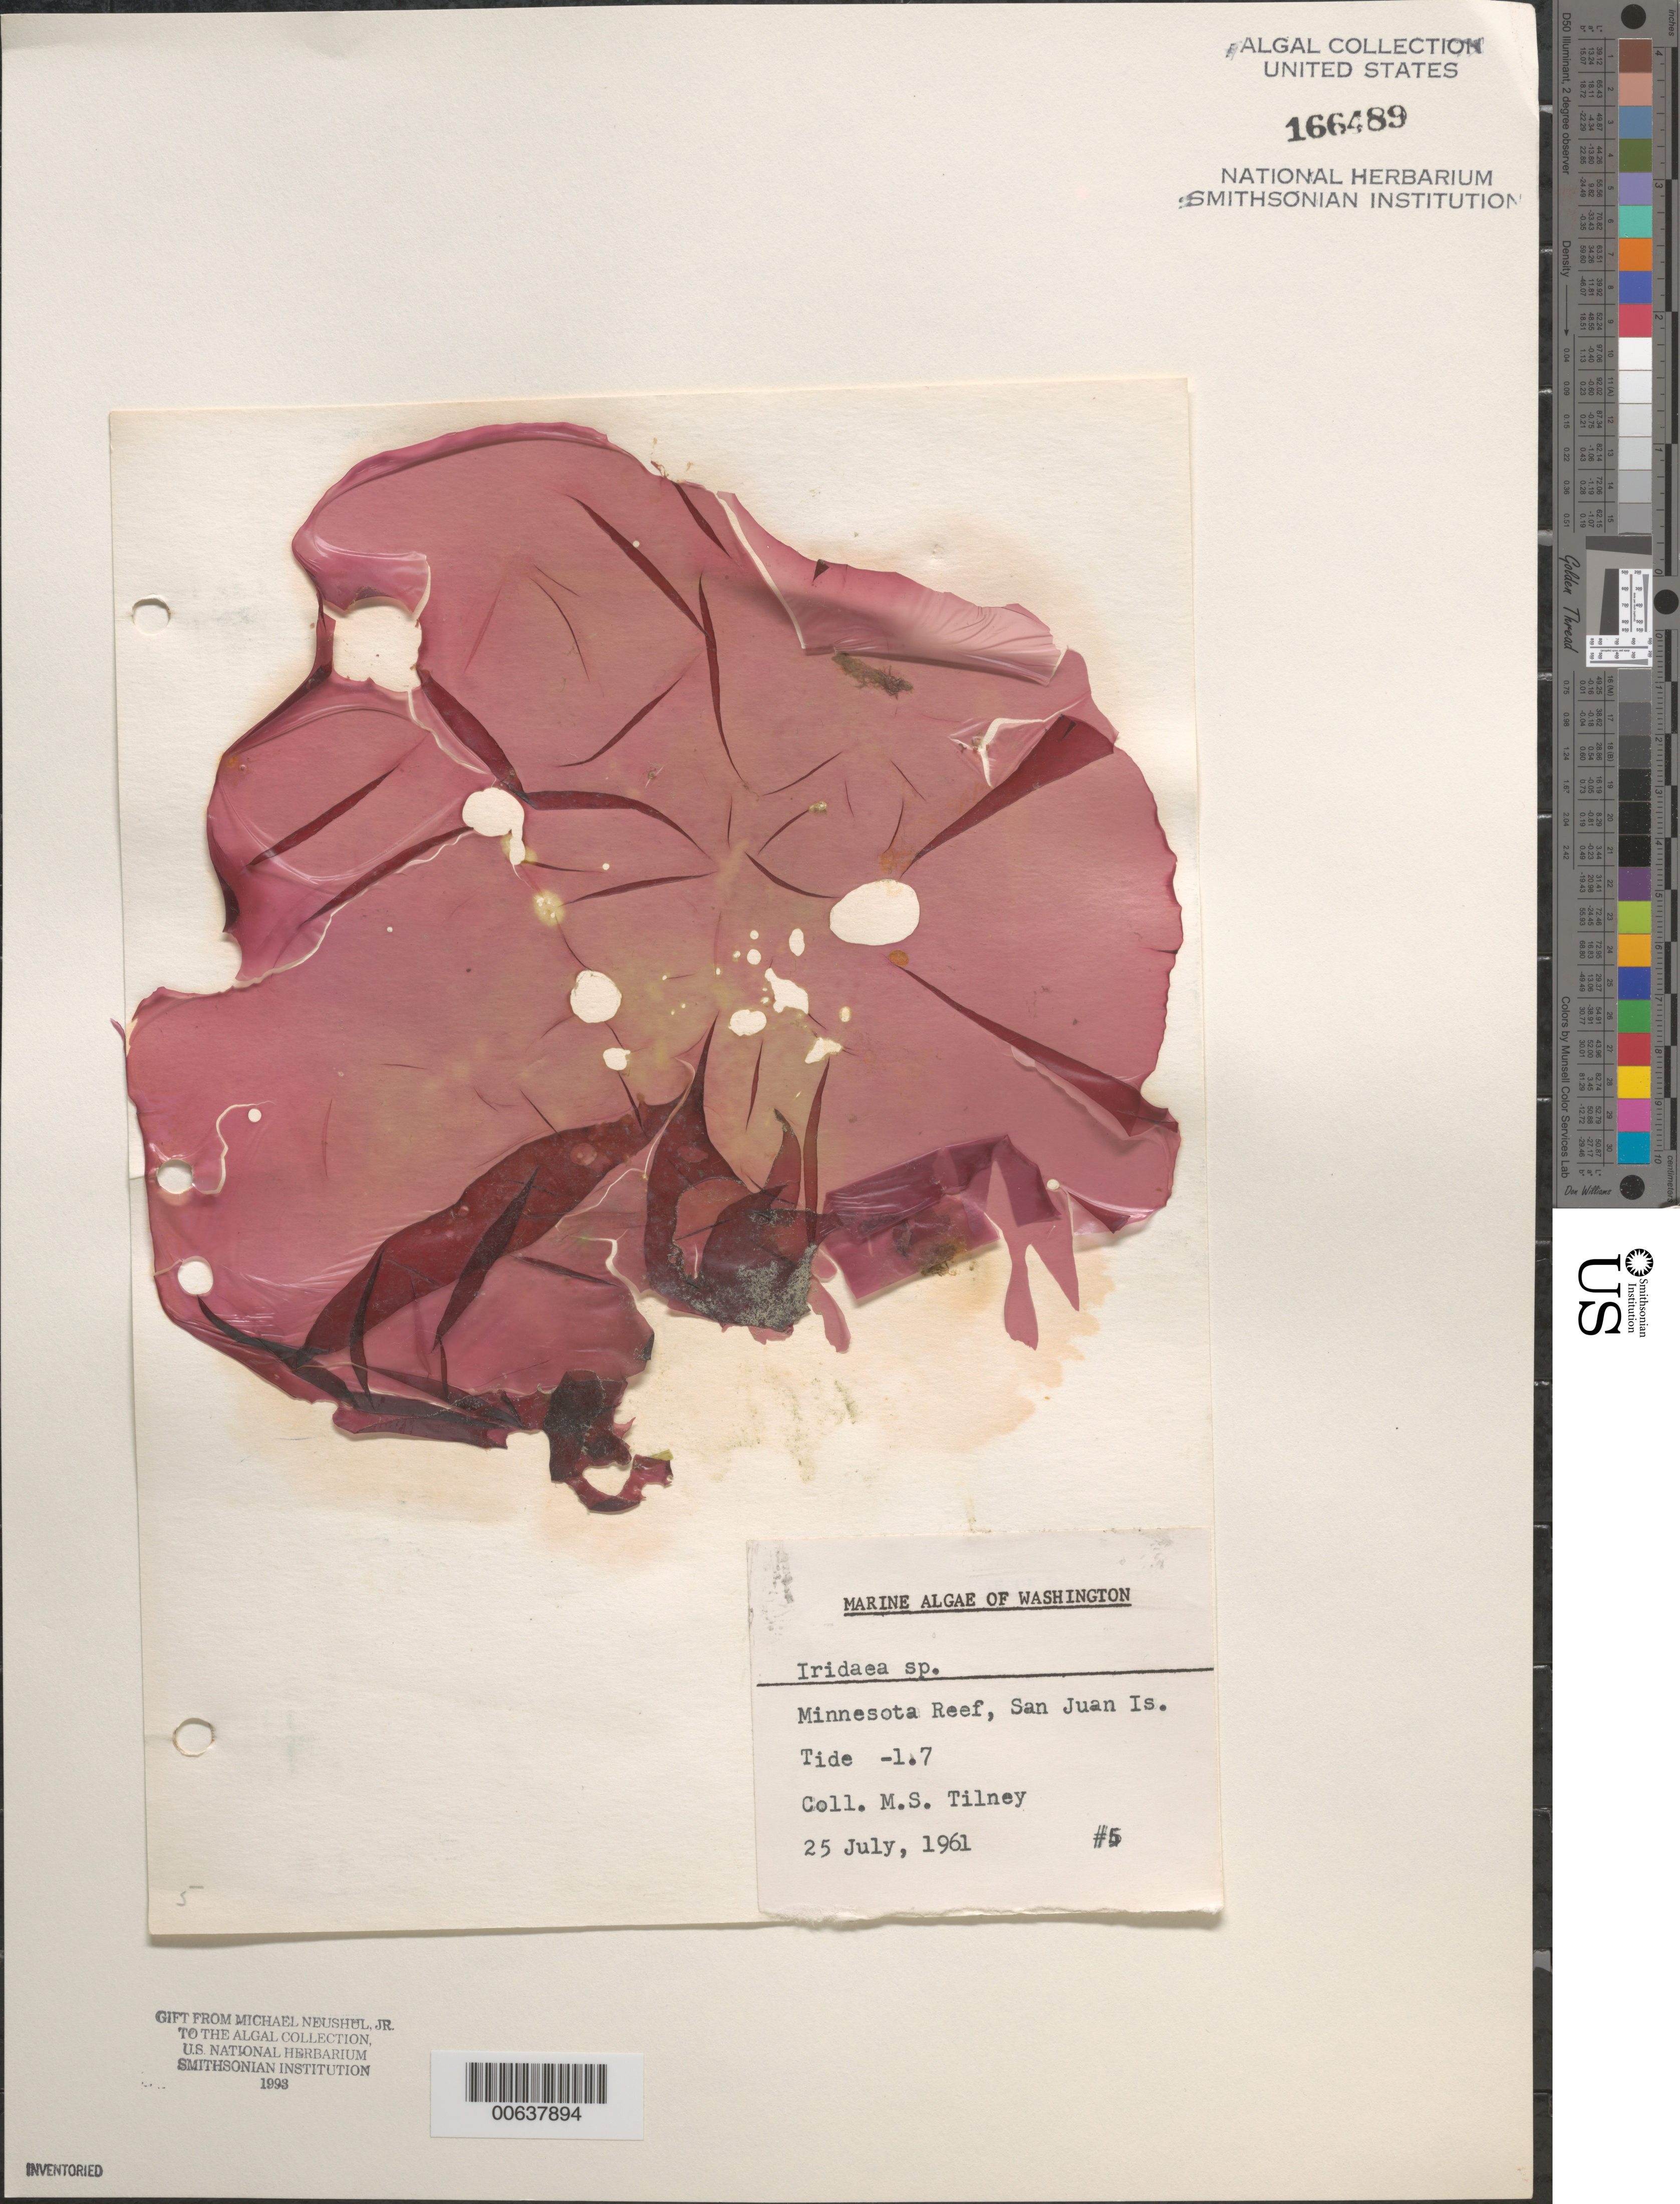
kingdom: Plantae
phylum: Rhodophyta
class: Florideophyceae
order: Gigartinales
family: Gigartinaceae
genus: Iridaea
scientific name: Iridaea sp.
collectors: M. Tilney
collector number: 5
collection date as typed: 25 Jul 1961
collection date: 1961-07-25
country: United States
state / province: Washington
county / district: San Juan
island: San Juan Island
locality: Minnesota Reef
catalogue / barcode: US 166489